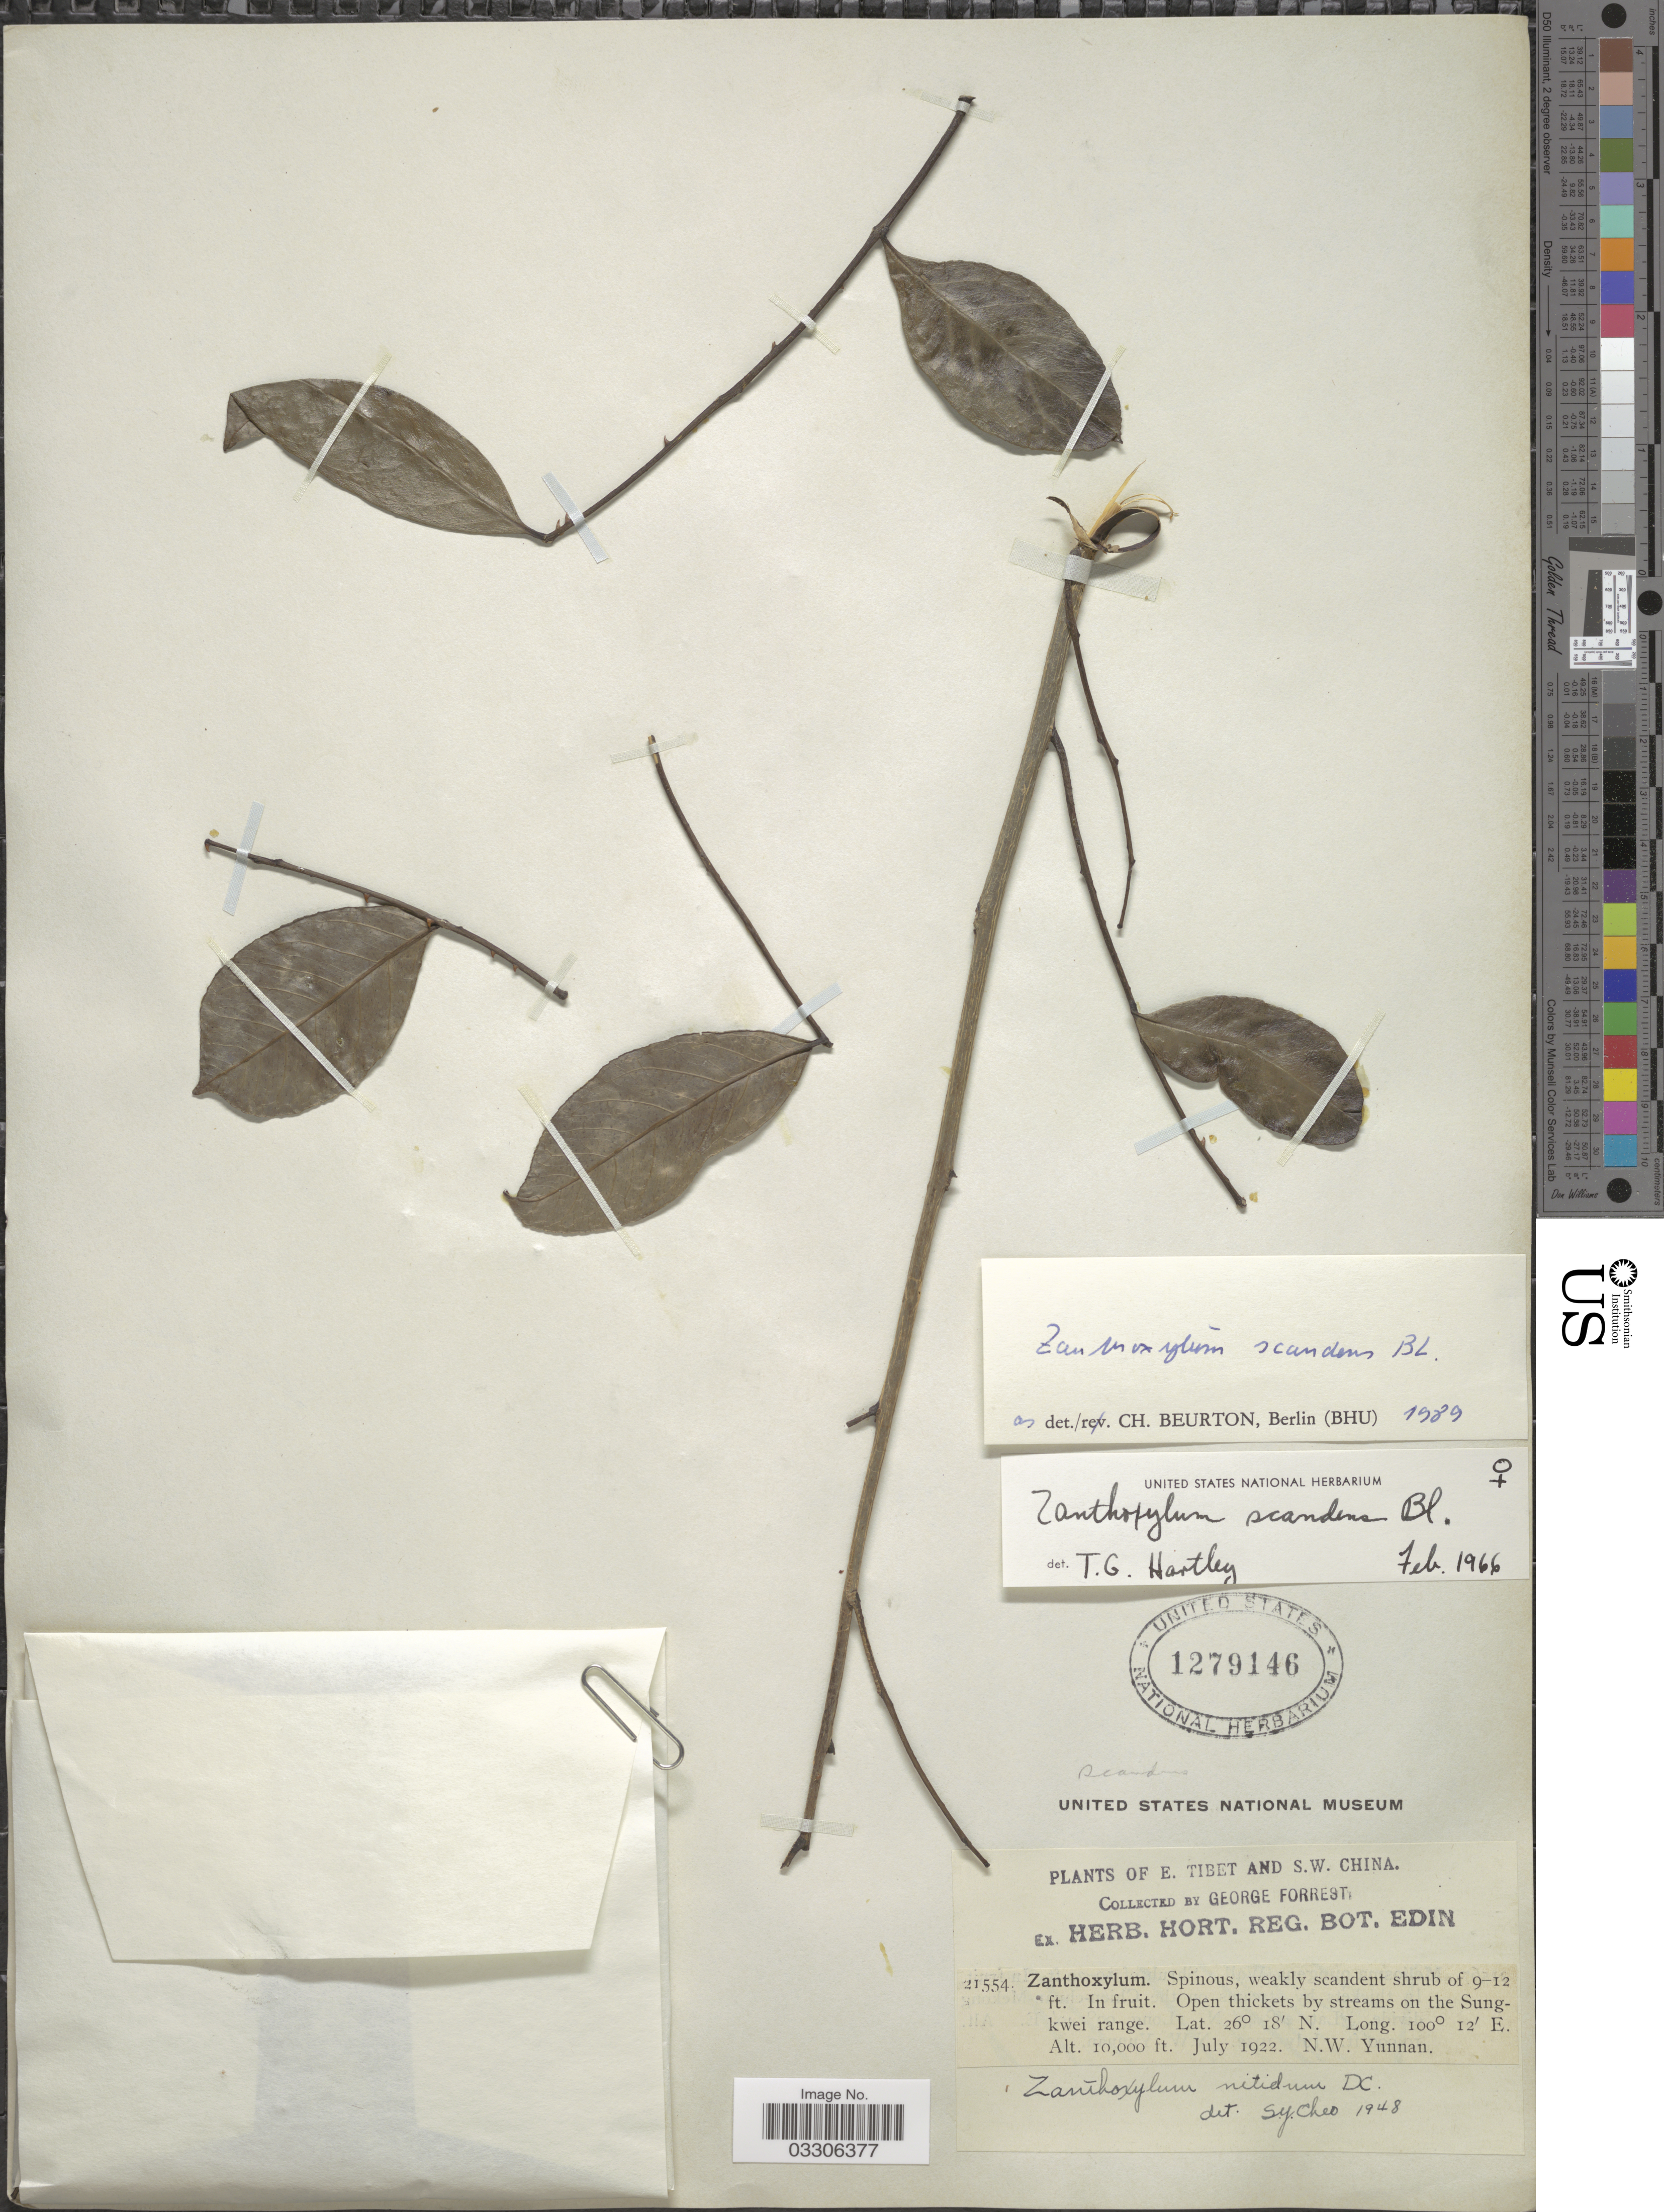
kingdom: Plantae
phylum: Tracheophyta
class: Magnoliopsida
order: Sapindales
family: Rutaceae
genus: Zanthoxylum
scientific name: Zanthoxylum scandens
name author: Blume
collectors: G. Forrest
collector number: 21554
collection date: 1922-07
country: China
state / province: Yunnan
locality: E. Tibet and S. W. China. On the Sungkwei range. N. W. Yunnan.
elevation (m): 3048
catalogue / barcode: US 1279146